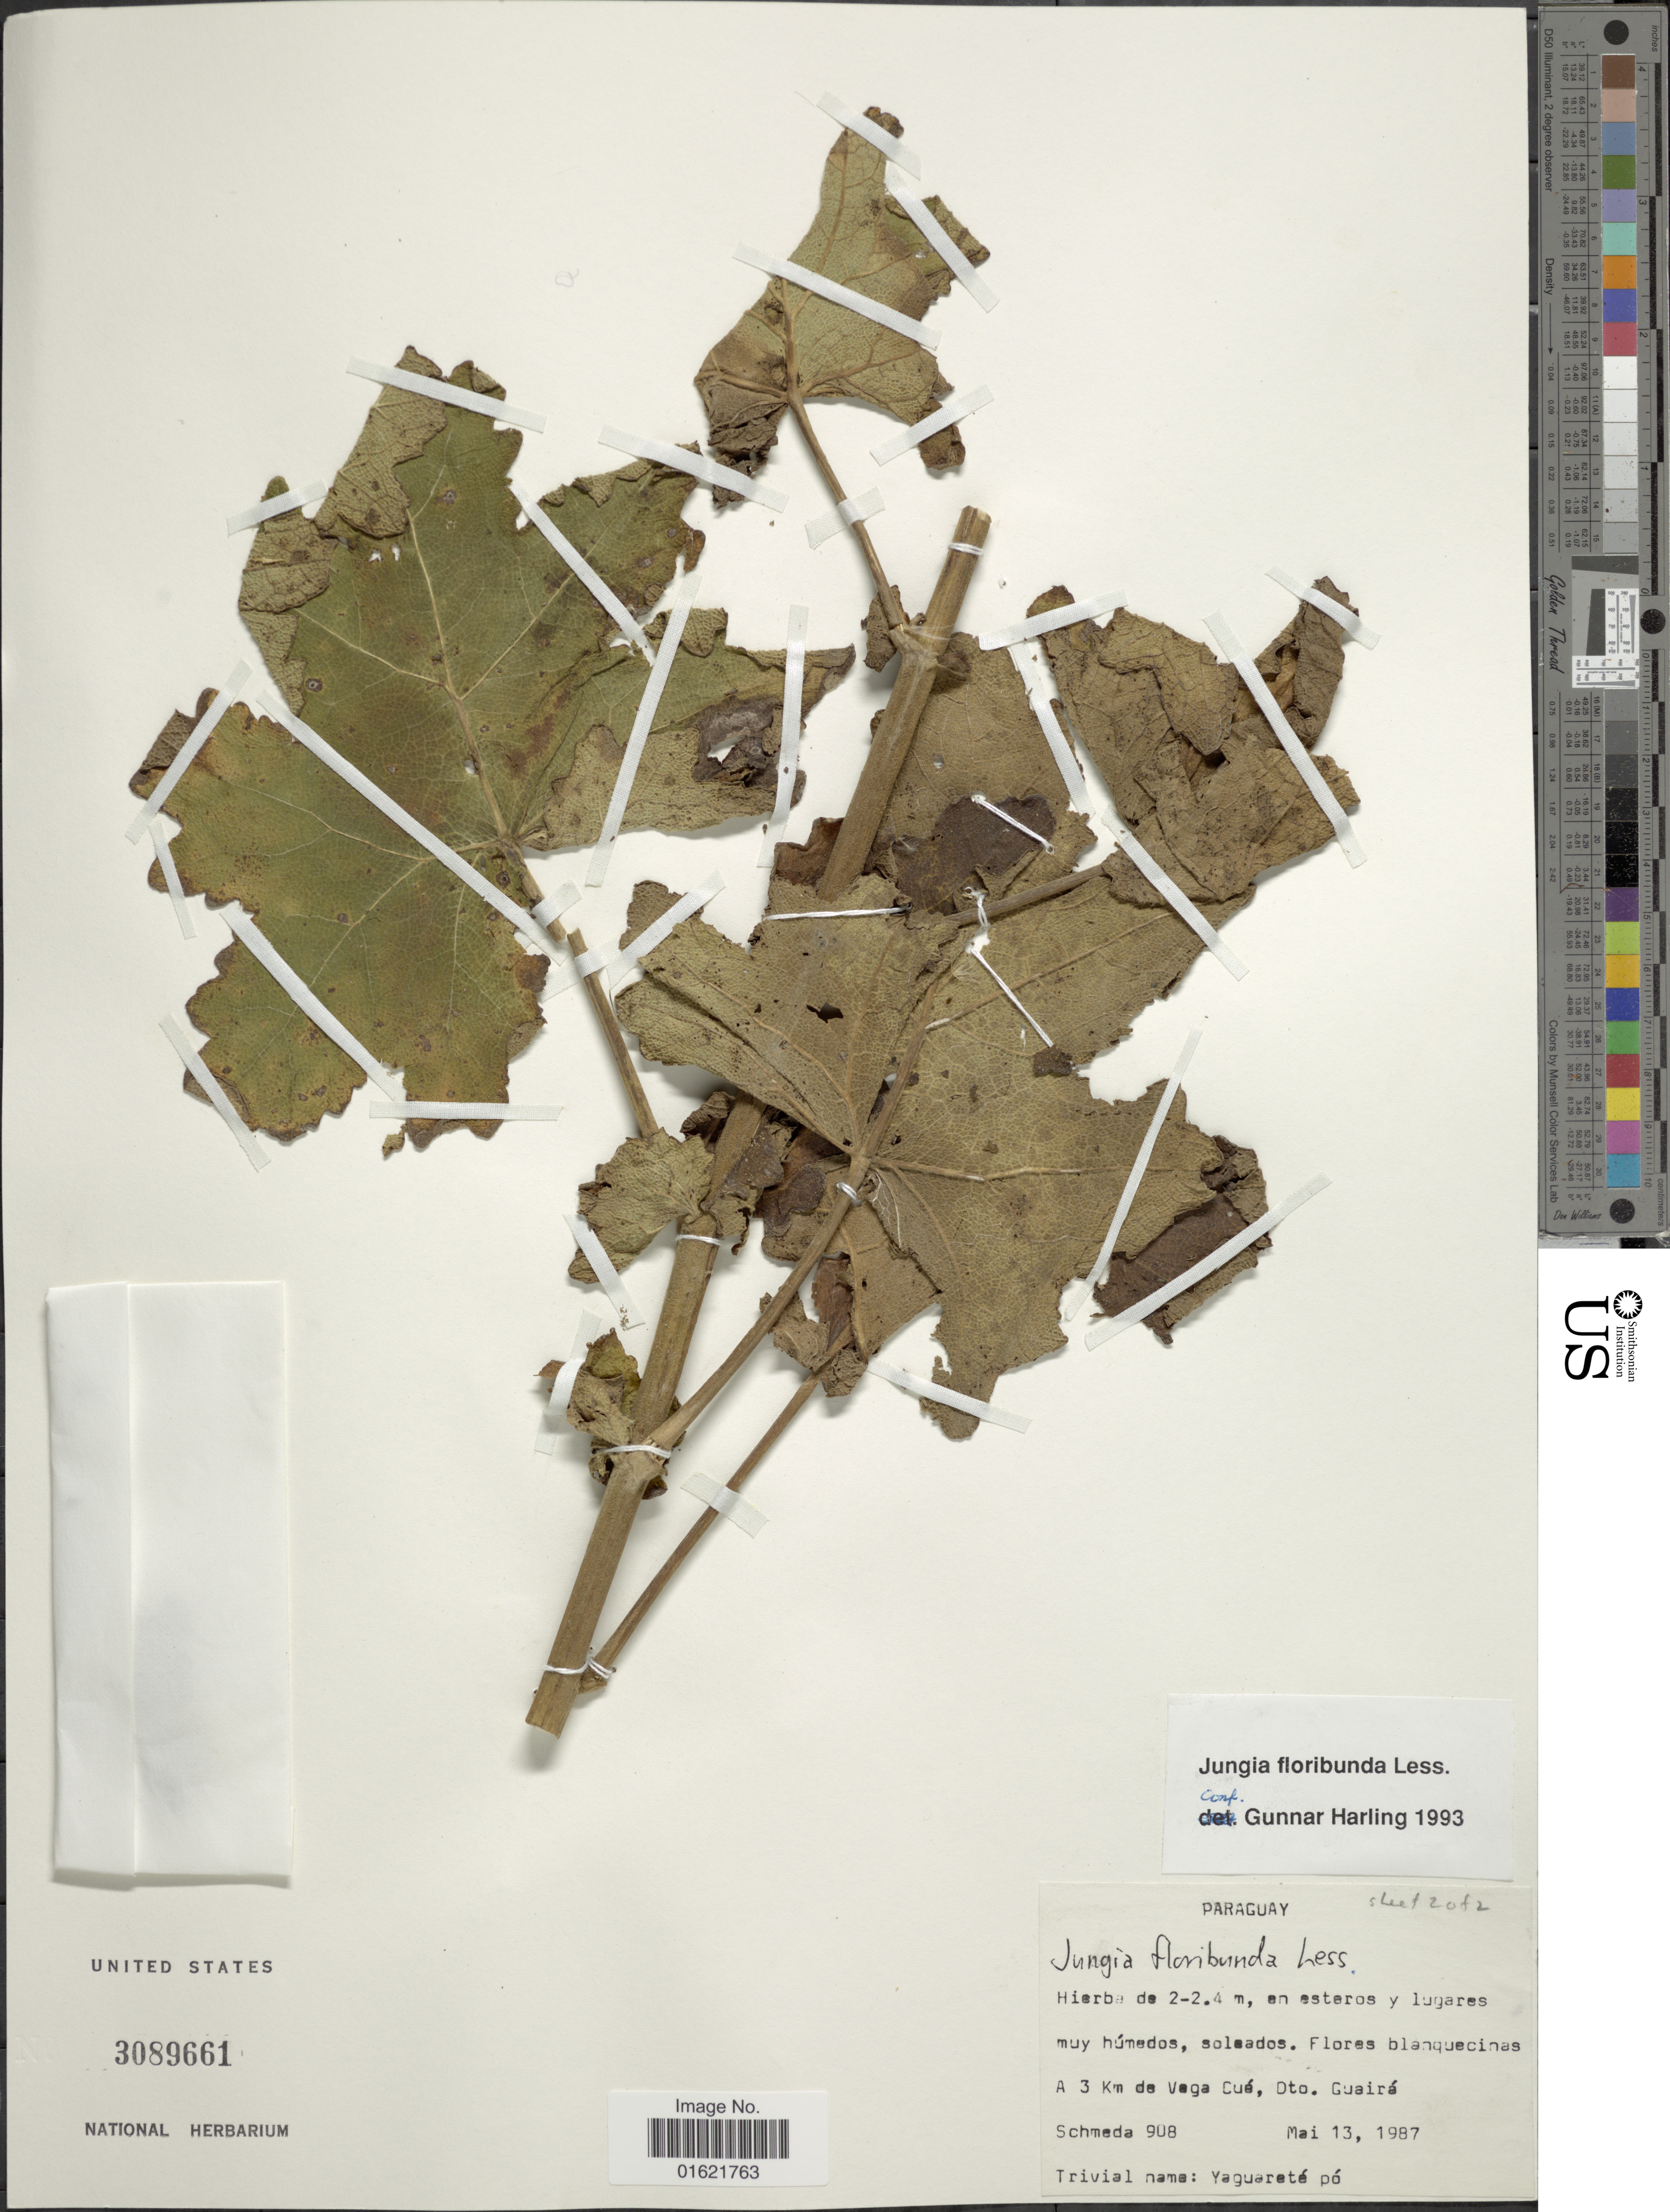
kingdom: Plantae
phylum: Tracheophyta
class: Magnoliopsida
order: Asterales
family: Asteraceae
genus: Jungia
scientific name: Jungia floribunda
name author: Less.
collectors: G. Schmeda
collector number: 908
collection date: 1987-05-13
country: Paraguay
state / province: Guaira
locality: A 3 Km de Vega Cue, Dto. Guaira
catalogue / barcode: US 3089661